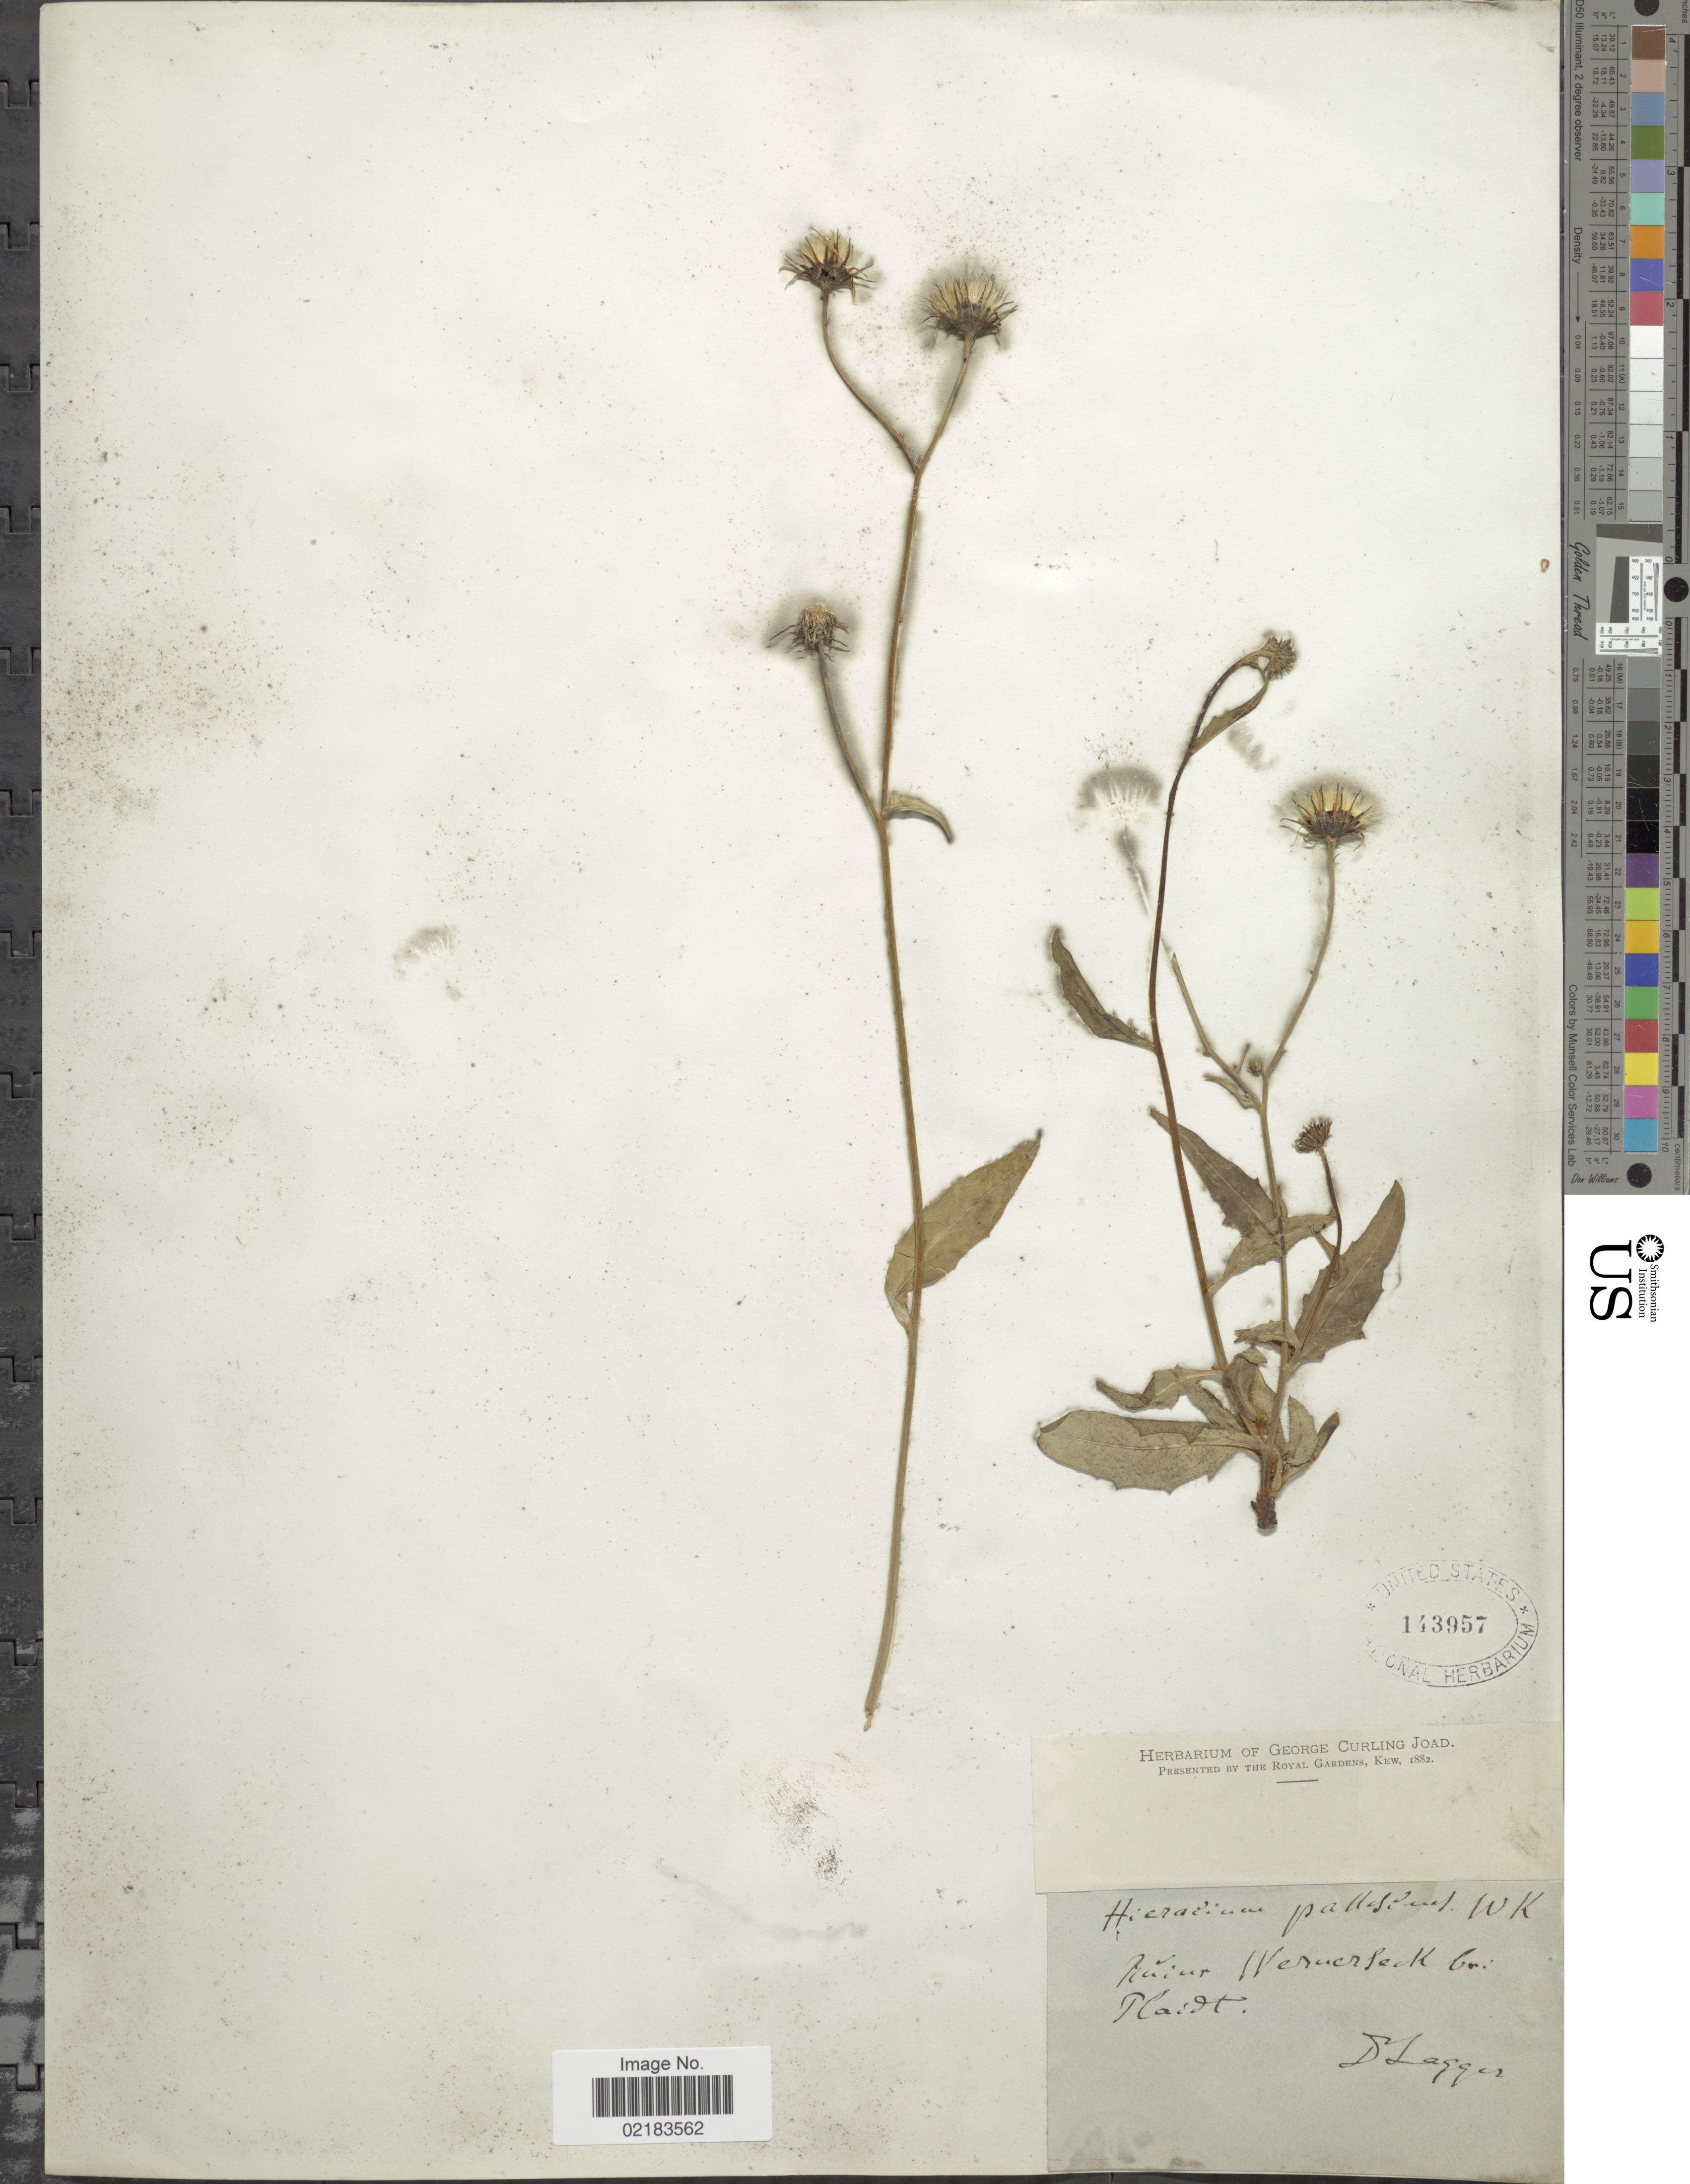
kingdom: Plantae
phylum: Tracheophyta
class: Magnoliopsida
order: Asterales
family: Asteraceae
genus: Hieracium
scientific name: Hieracium pallescens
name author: Waldst. & Kit.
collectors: F. J. Lagger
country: Germany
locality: River Werucseck bori Plaidt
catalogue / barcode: US 143957